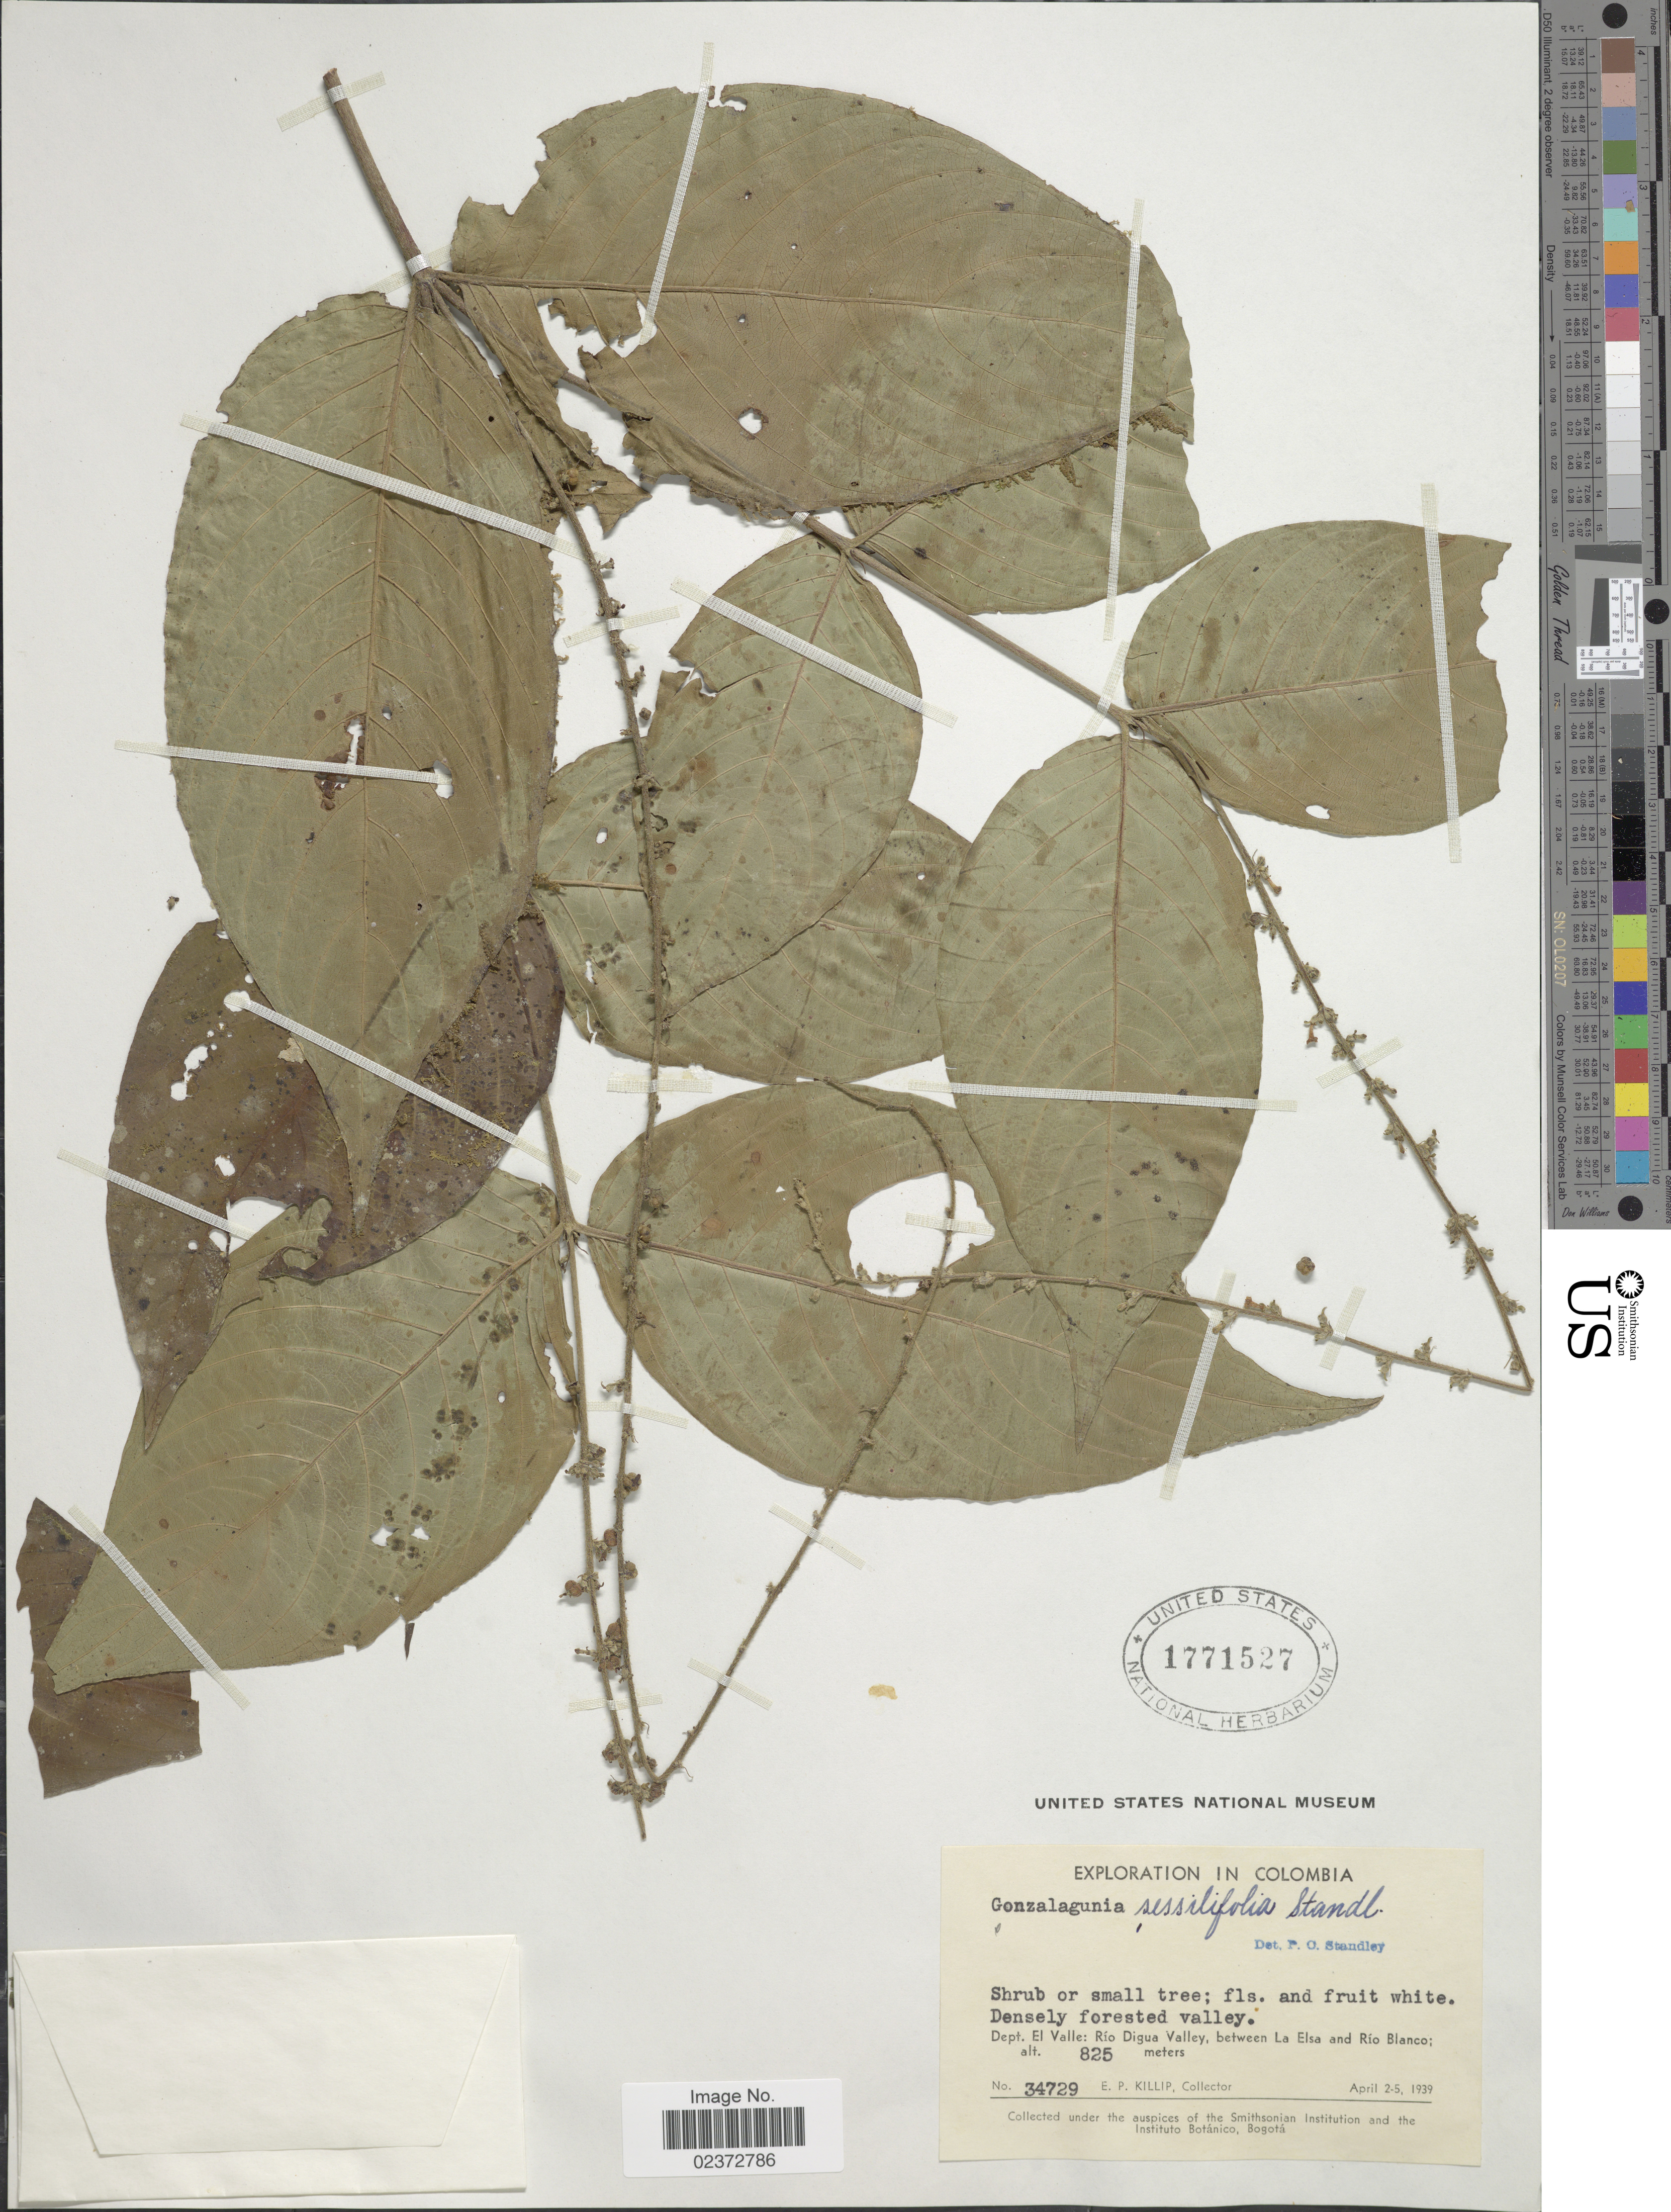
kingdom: Plantae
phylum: Tracheophyta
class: Magnoliopsida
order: Gentianales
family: Rubiaceae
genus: Gonzalagunia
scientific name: Gonzalagunia sessilifolia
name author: Standl.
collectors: E. P. Killip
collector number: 34729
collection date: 1939-04-02/1939-04-05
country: Colombia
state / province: Valle del Cauca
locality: Río Digua Valley, between La Esla and Río Blanco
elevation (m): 825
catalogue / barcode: US 1771527